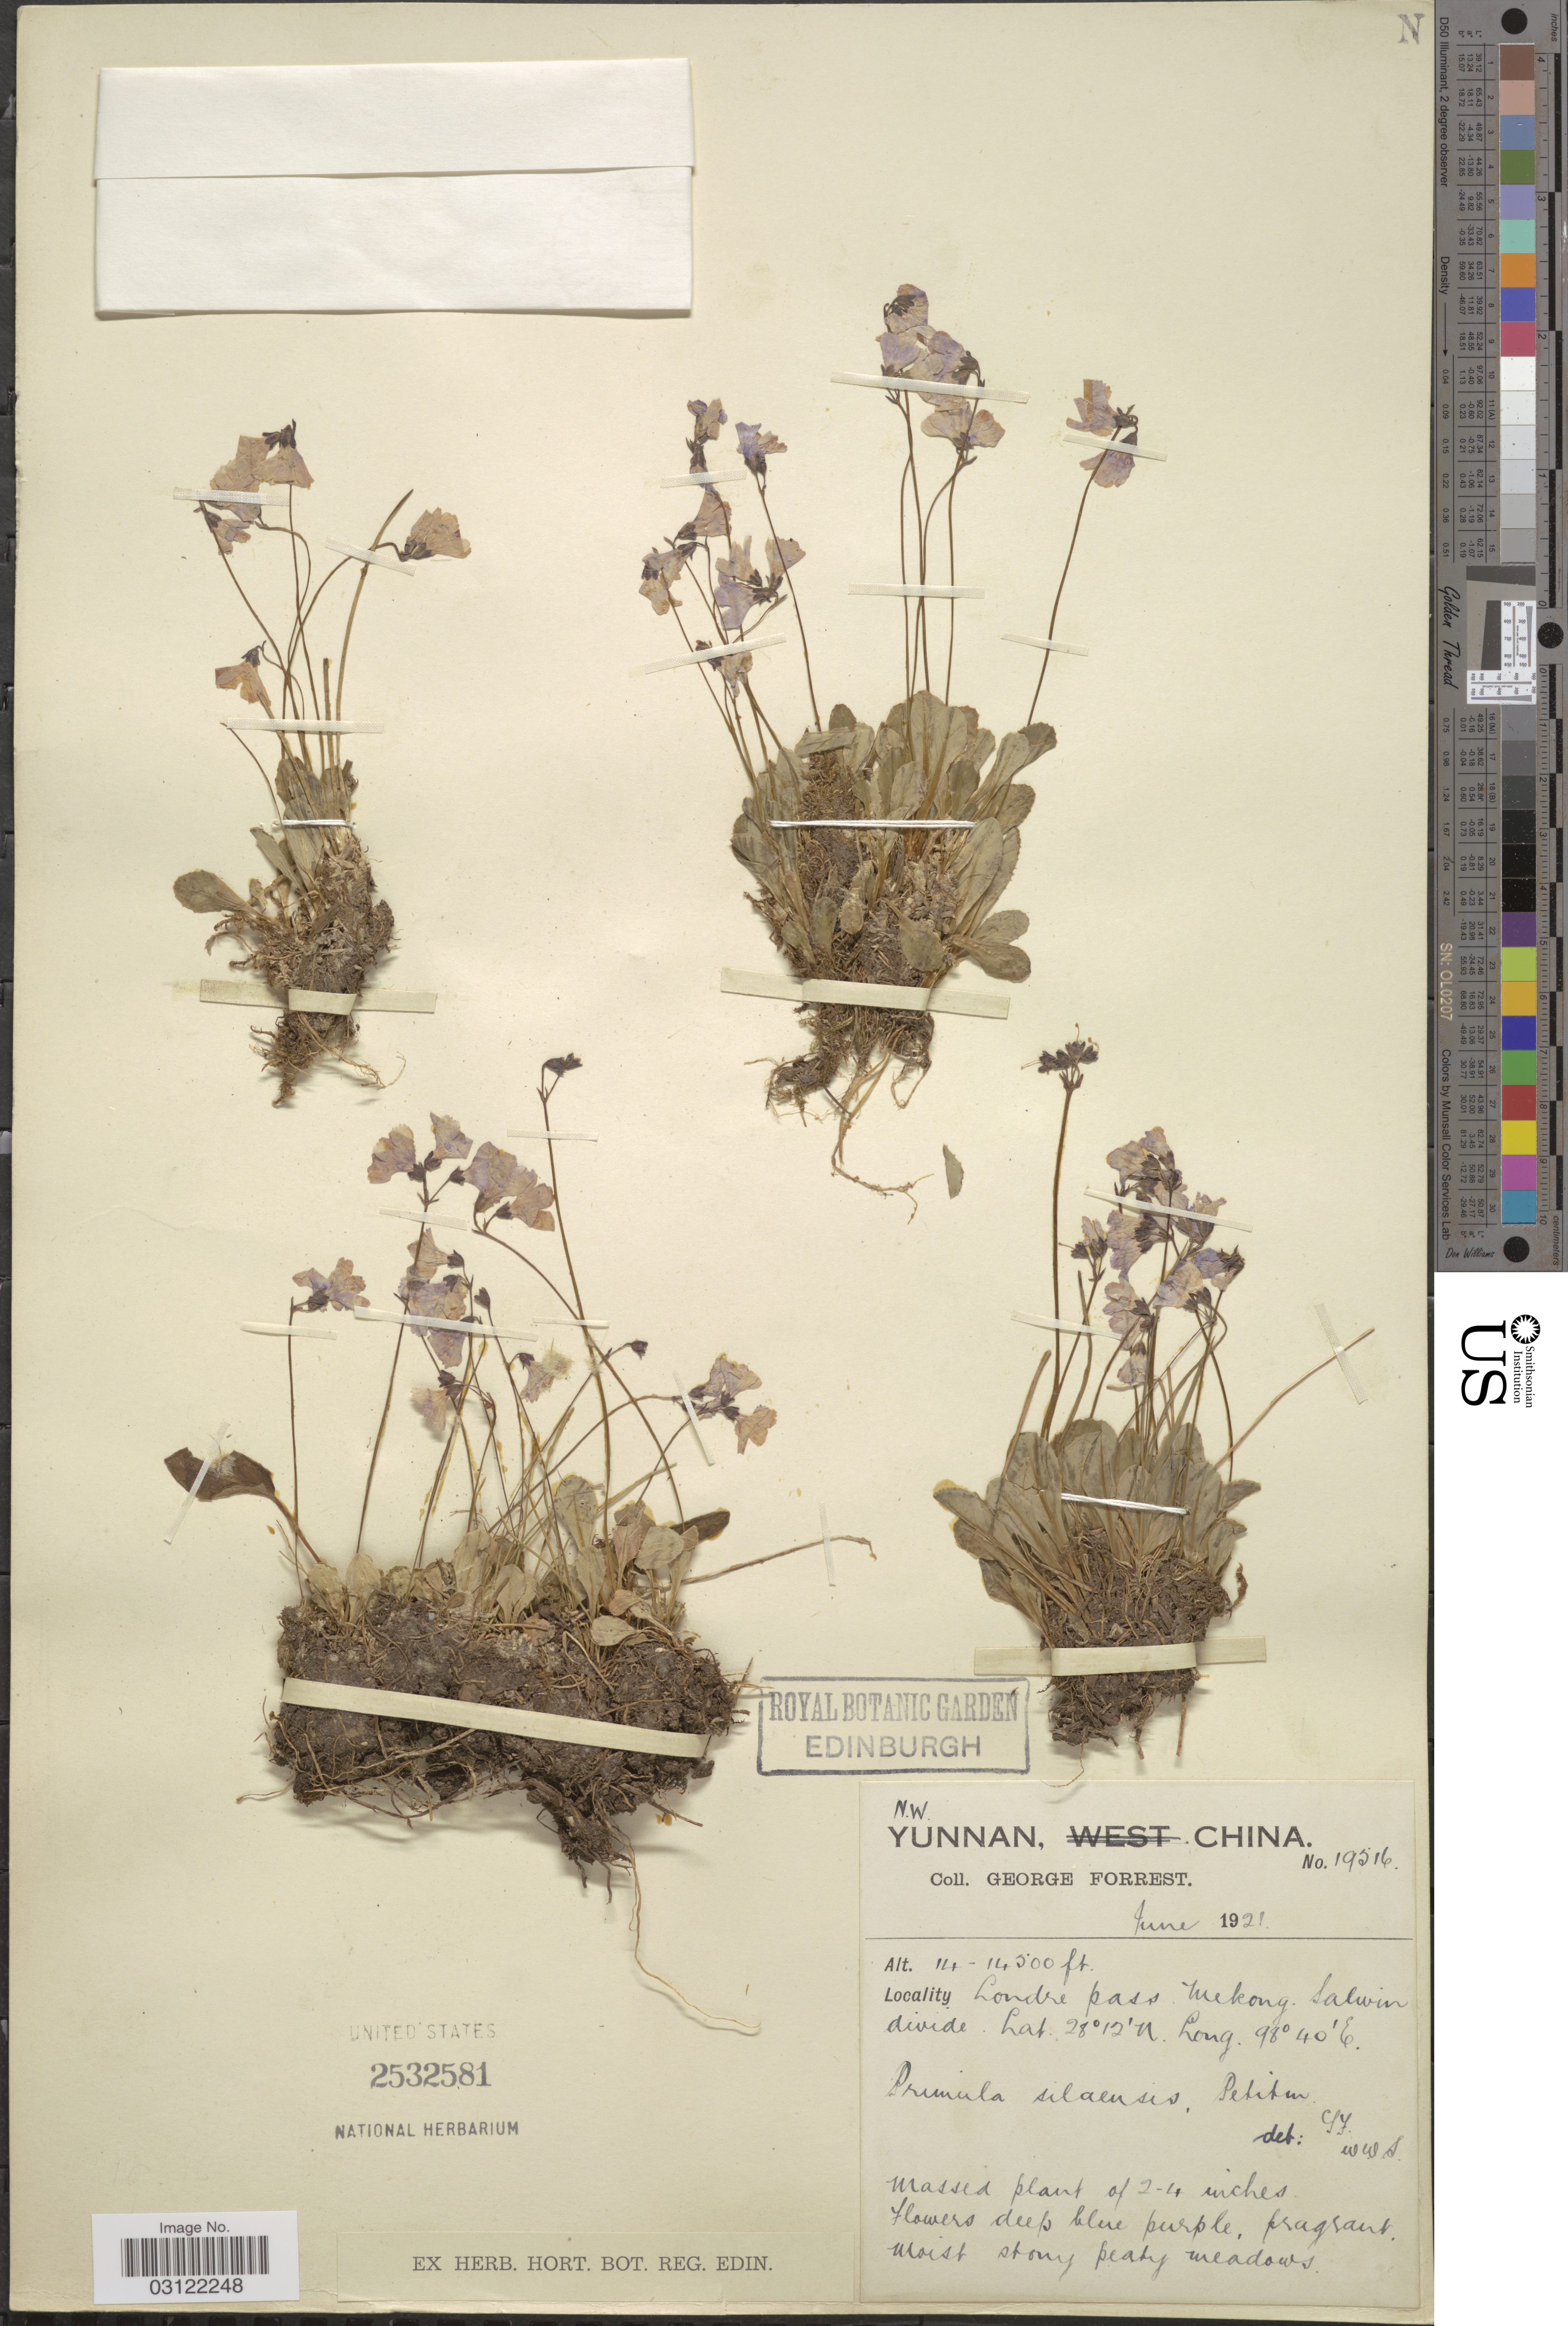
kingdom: Plantae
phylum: Tracheophyta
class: Magnoliopsida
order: Ericales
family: Primulaceae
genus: Primula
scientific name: Primula silaensis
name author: Petitm.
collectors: G. Forrest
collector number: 19516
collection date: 1921-06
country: China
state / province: Yunnan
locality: N. W. Yunnan. Londre pass Mekong Salwin divide.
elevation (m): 4267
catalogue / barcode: US 2532581